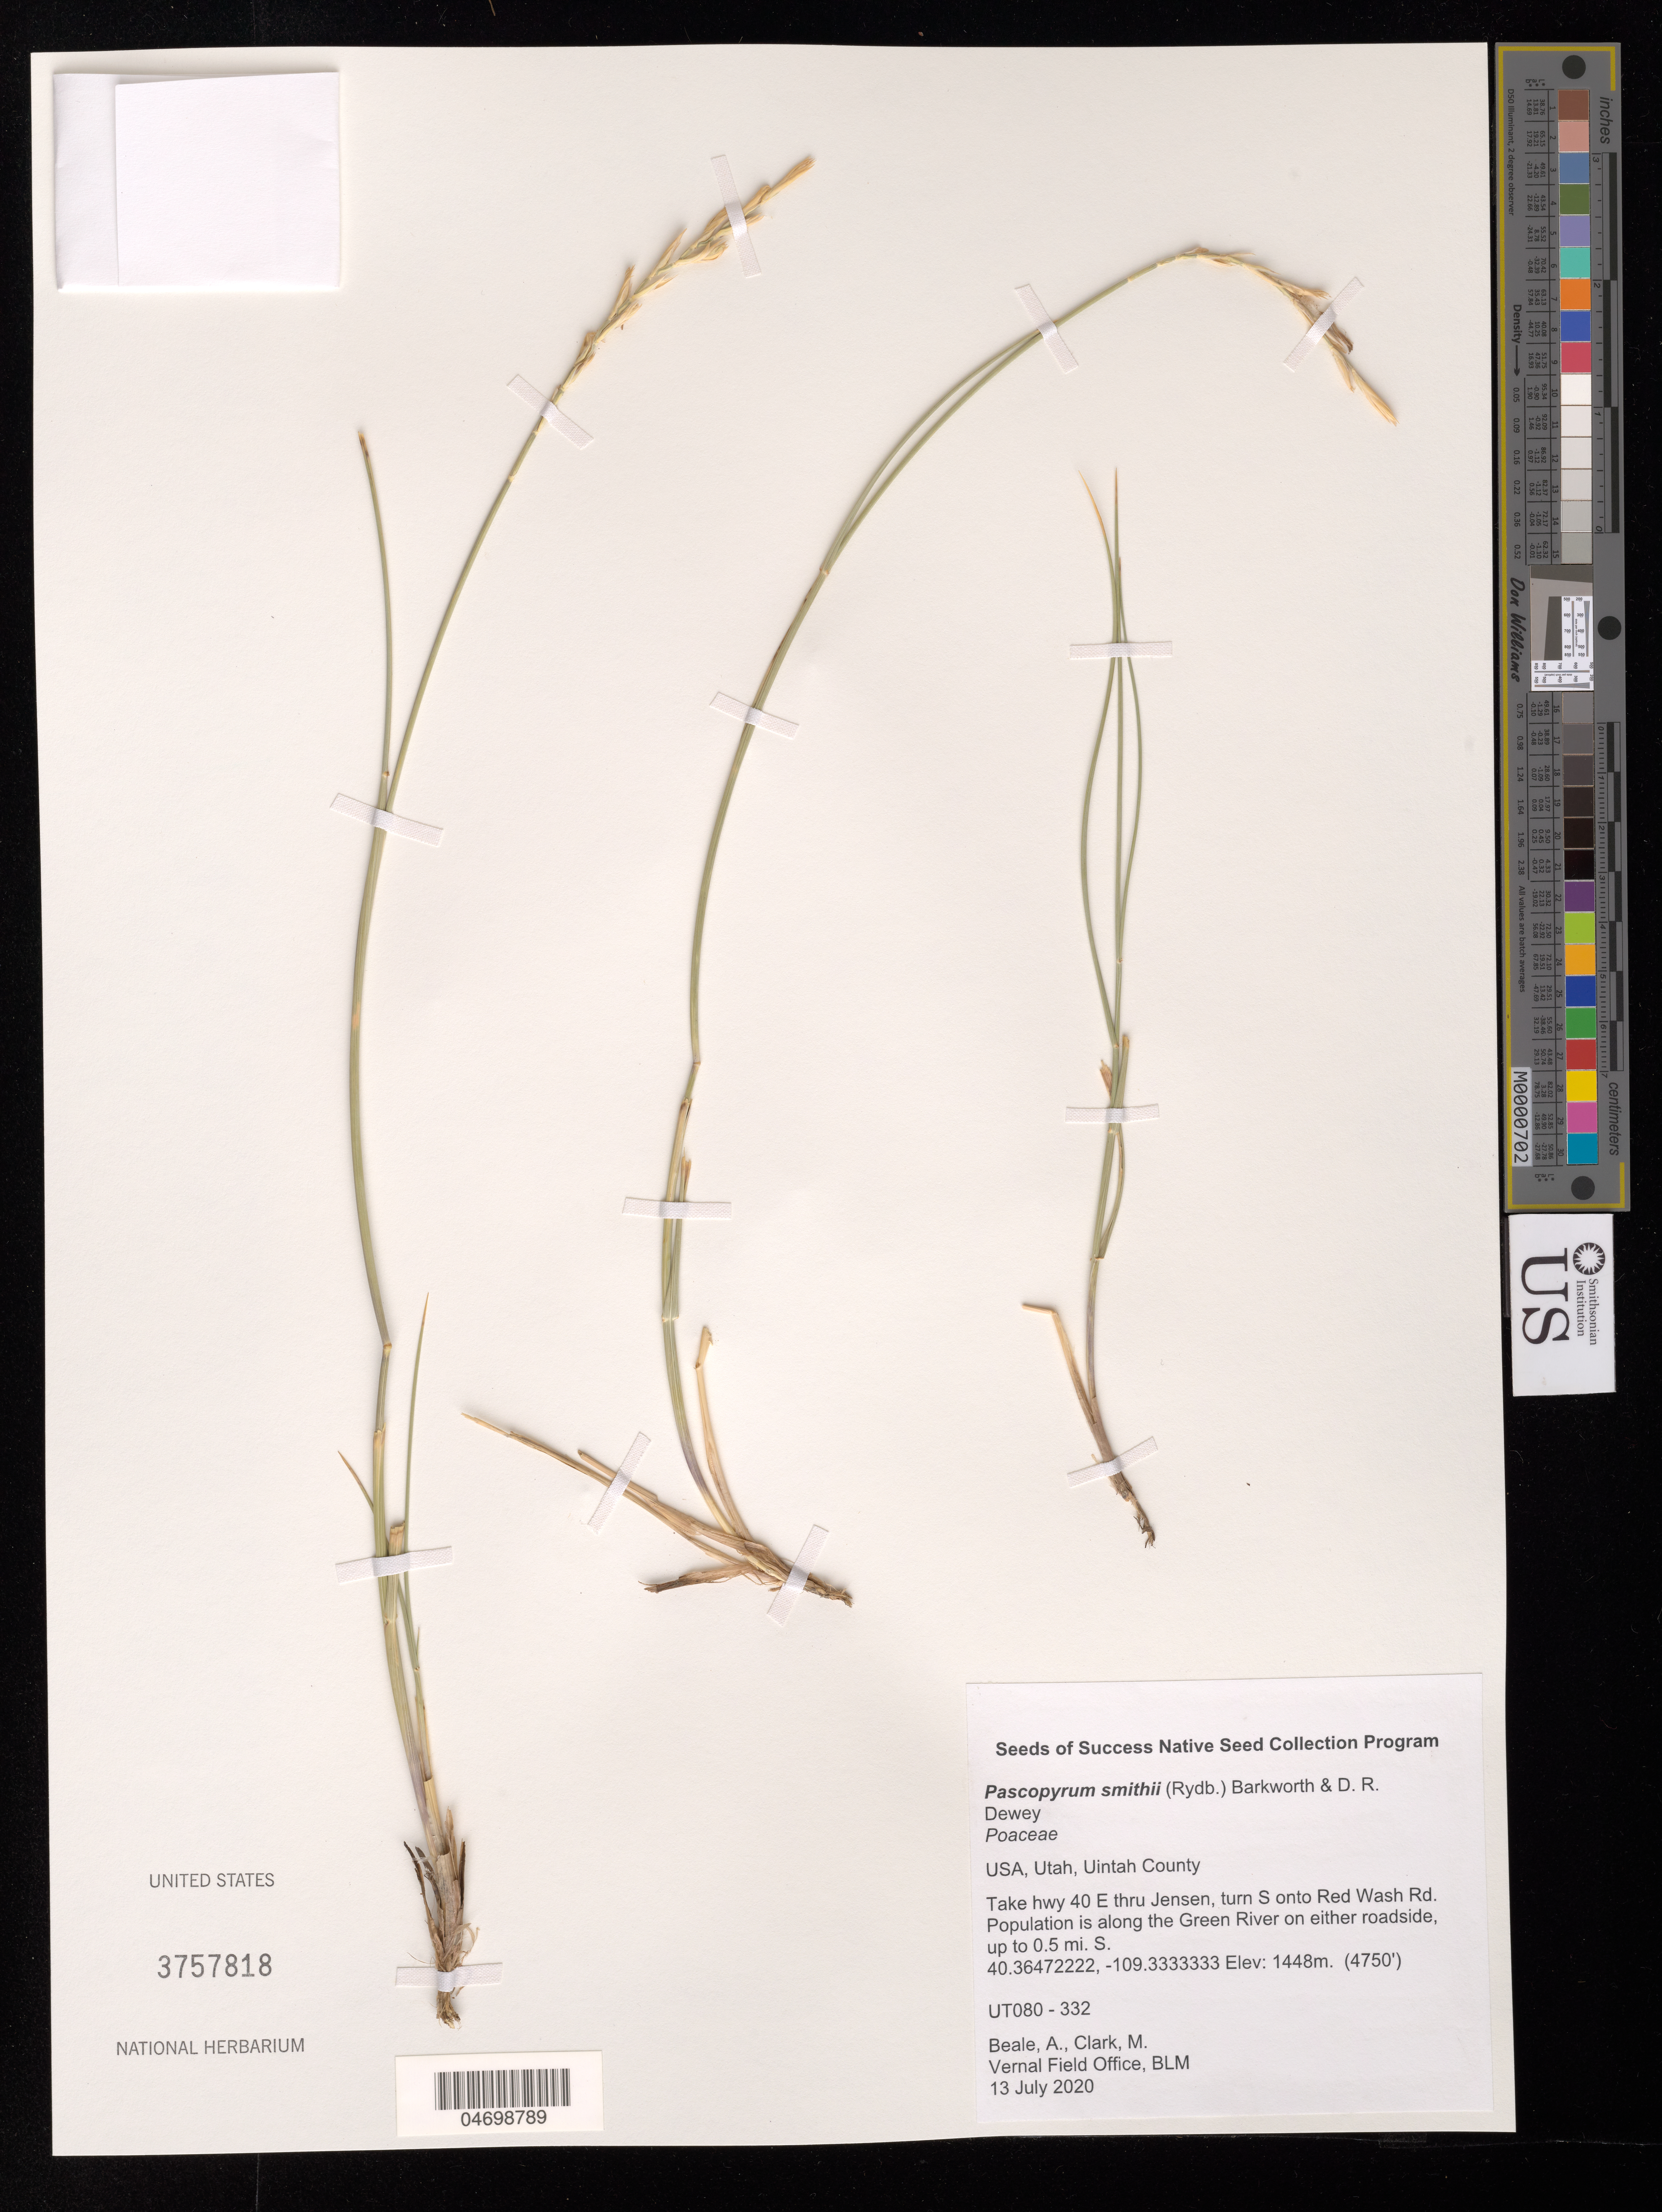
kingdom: Plantae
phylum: Tracheophyta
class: Liliopsida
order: Poales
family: Poaceae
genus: Pascopyrum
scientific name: Pascopyrum smithii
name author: (Rydb.) Barkworth & Dewey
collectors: A. Beale & M. Clark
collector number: UT080-332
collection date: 2020-07-13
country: United States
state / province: Utah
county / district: Uintah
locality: Along the Green River.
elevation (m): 1448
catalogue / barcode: US 3757818